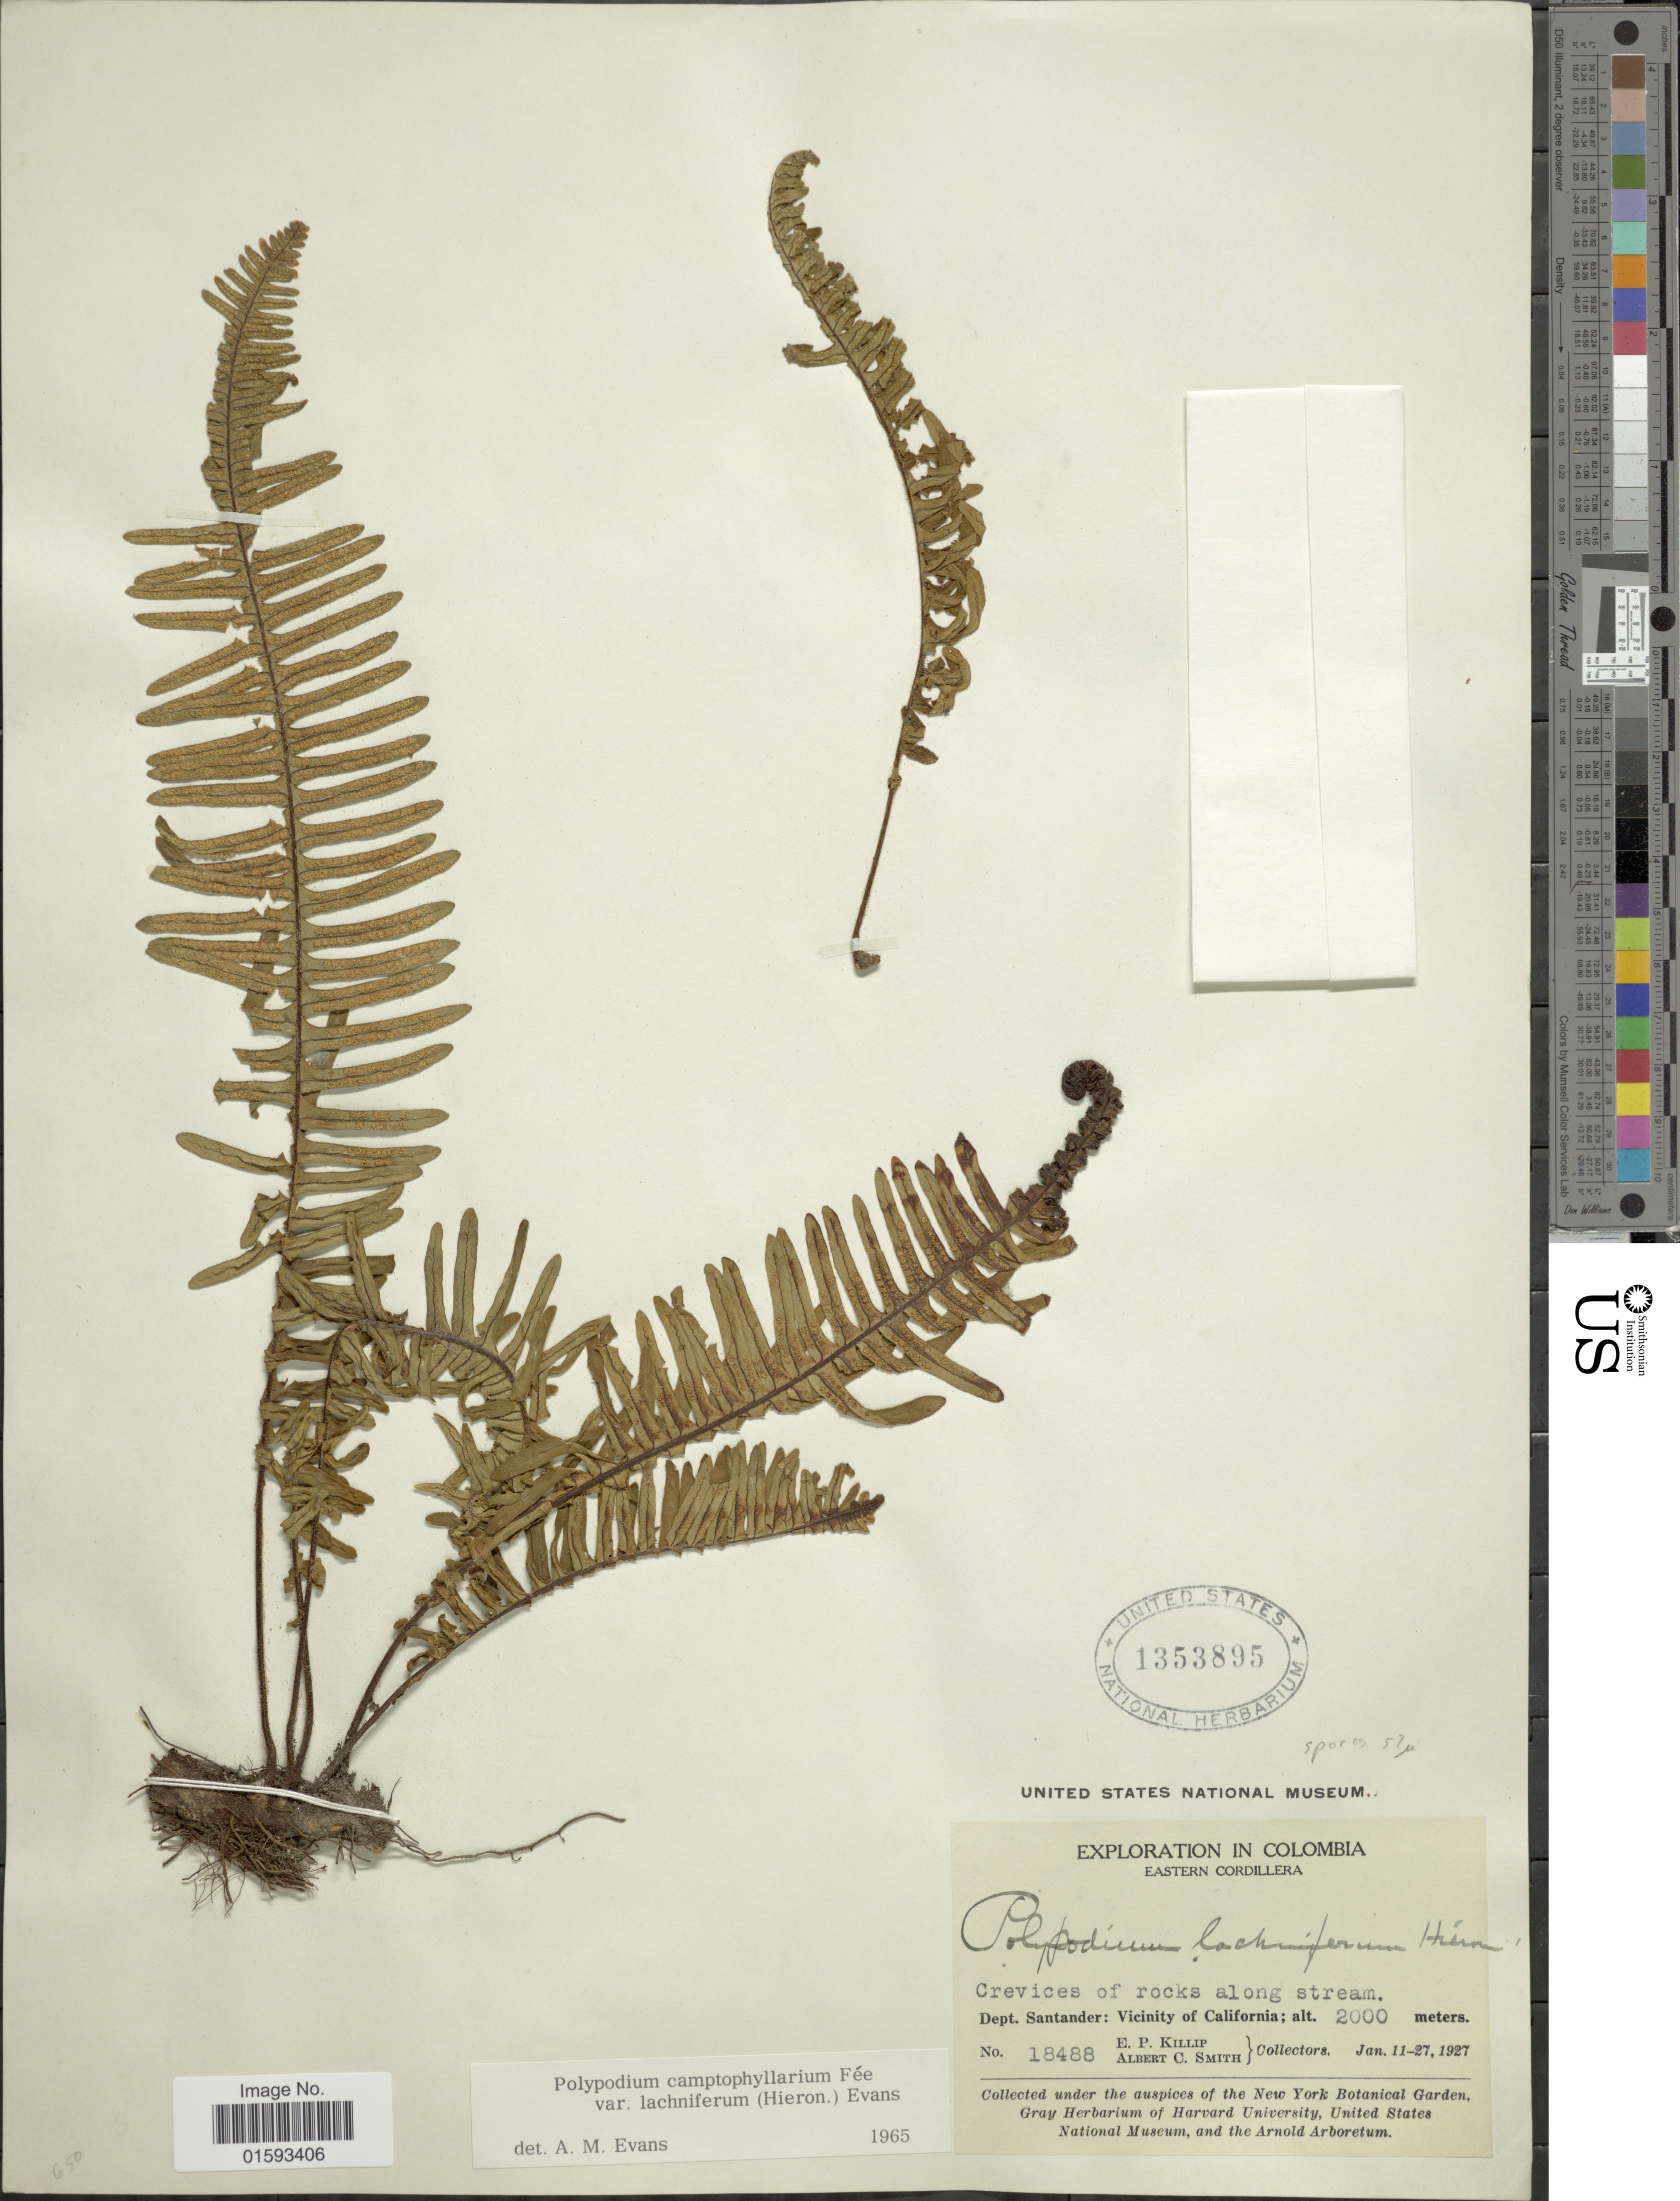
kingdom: Plantae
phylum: Tracheophyta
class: Polypodiopsida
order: Polypodiales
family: Polypodiaceae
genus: Pecluma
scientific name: Pecluma camptophyllaria var. lachnifera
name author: (Hieron.) Lellinger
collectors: E. P. Killip & A. C. Smith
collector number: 18488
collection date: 1927-01-11/1927-01-27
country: Colombia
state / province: Santander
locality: Eastern Cordillera, Vicinity of California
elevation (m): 2000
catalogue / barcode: US 1353895